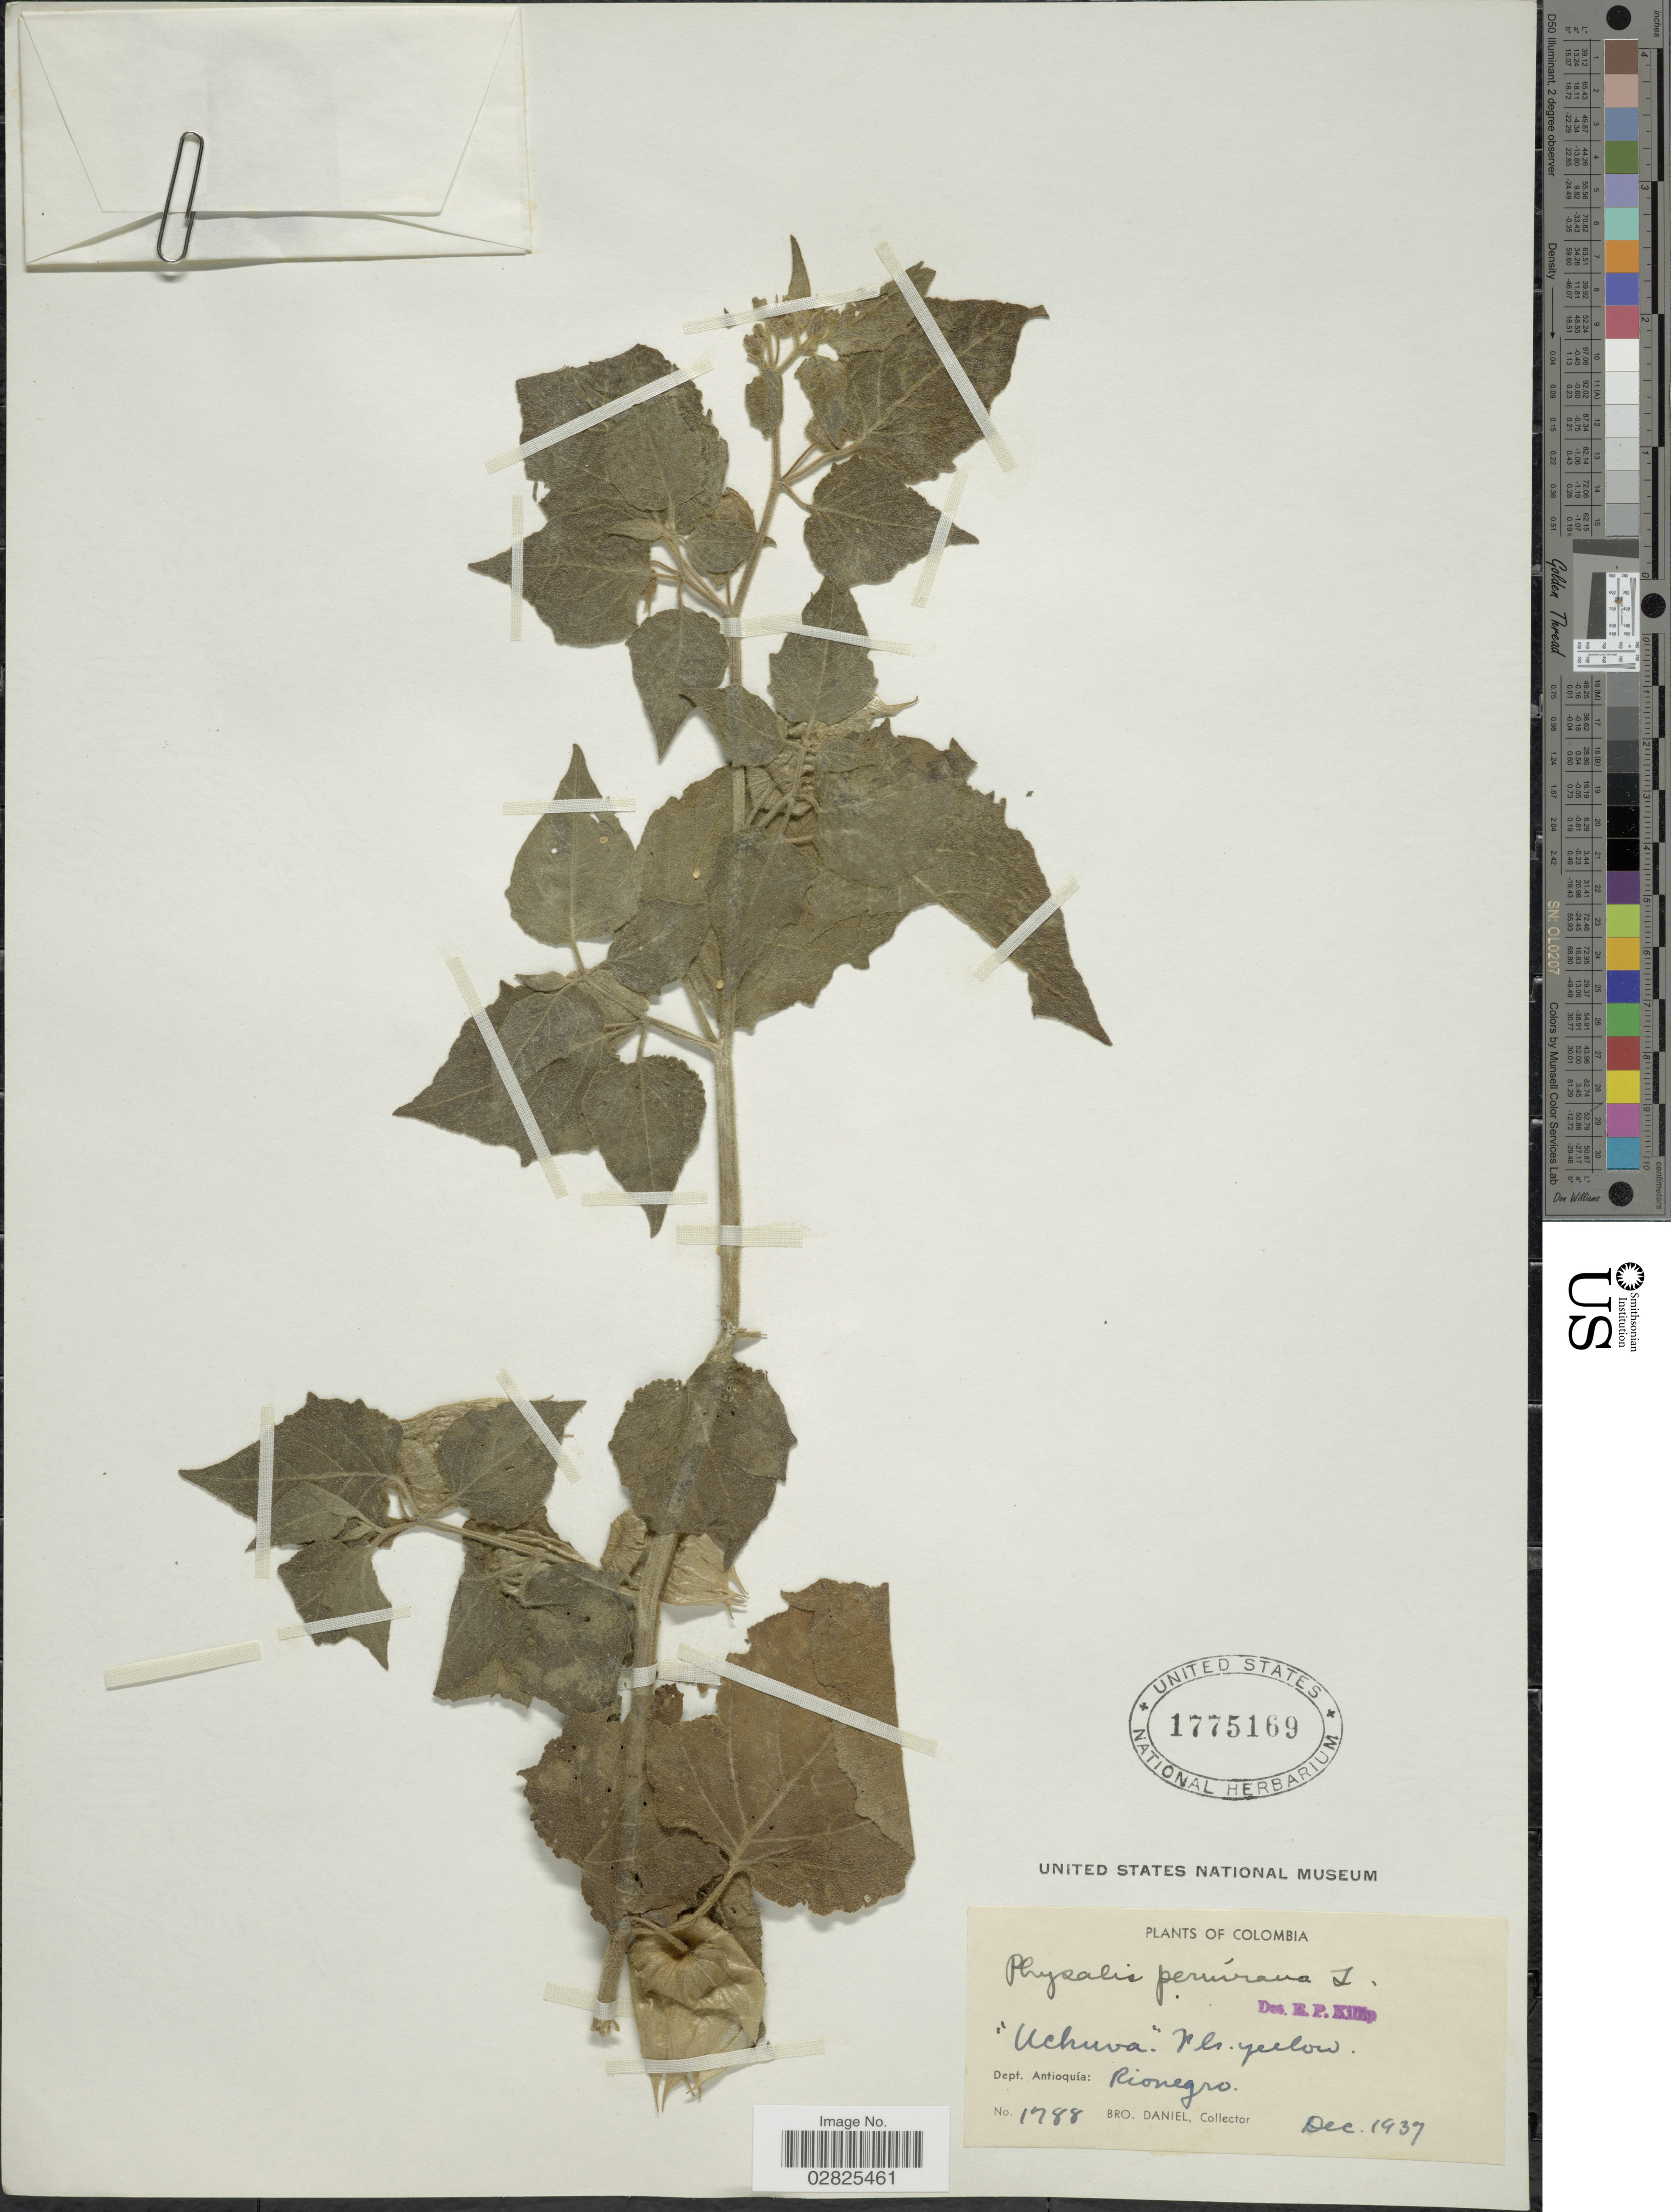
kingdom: Plantae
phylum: Tracheophyta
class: Magnoliopsida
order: Solanales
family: Solanaceae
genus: Physalis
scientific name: Physalis peruviana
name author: L.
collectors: Bro. Daniel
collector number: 1788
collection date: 1937-12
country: Colombia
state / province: Antioquia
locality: Dept. Antioquía: Rionegro.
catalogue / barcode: US 1775169